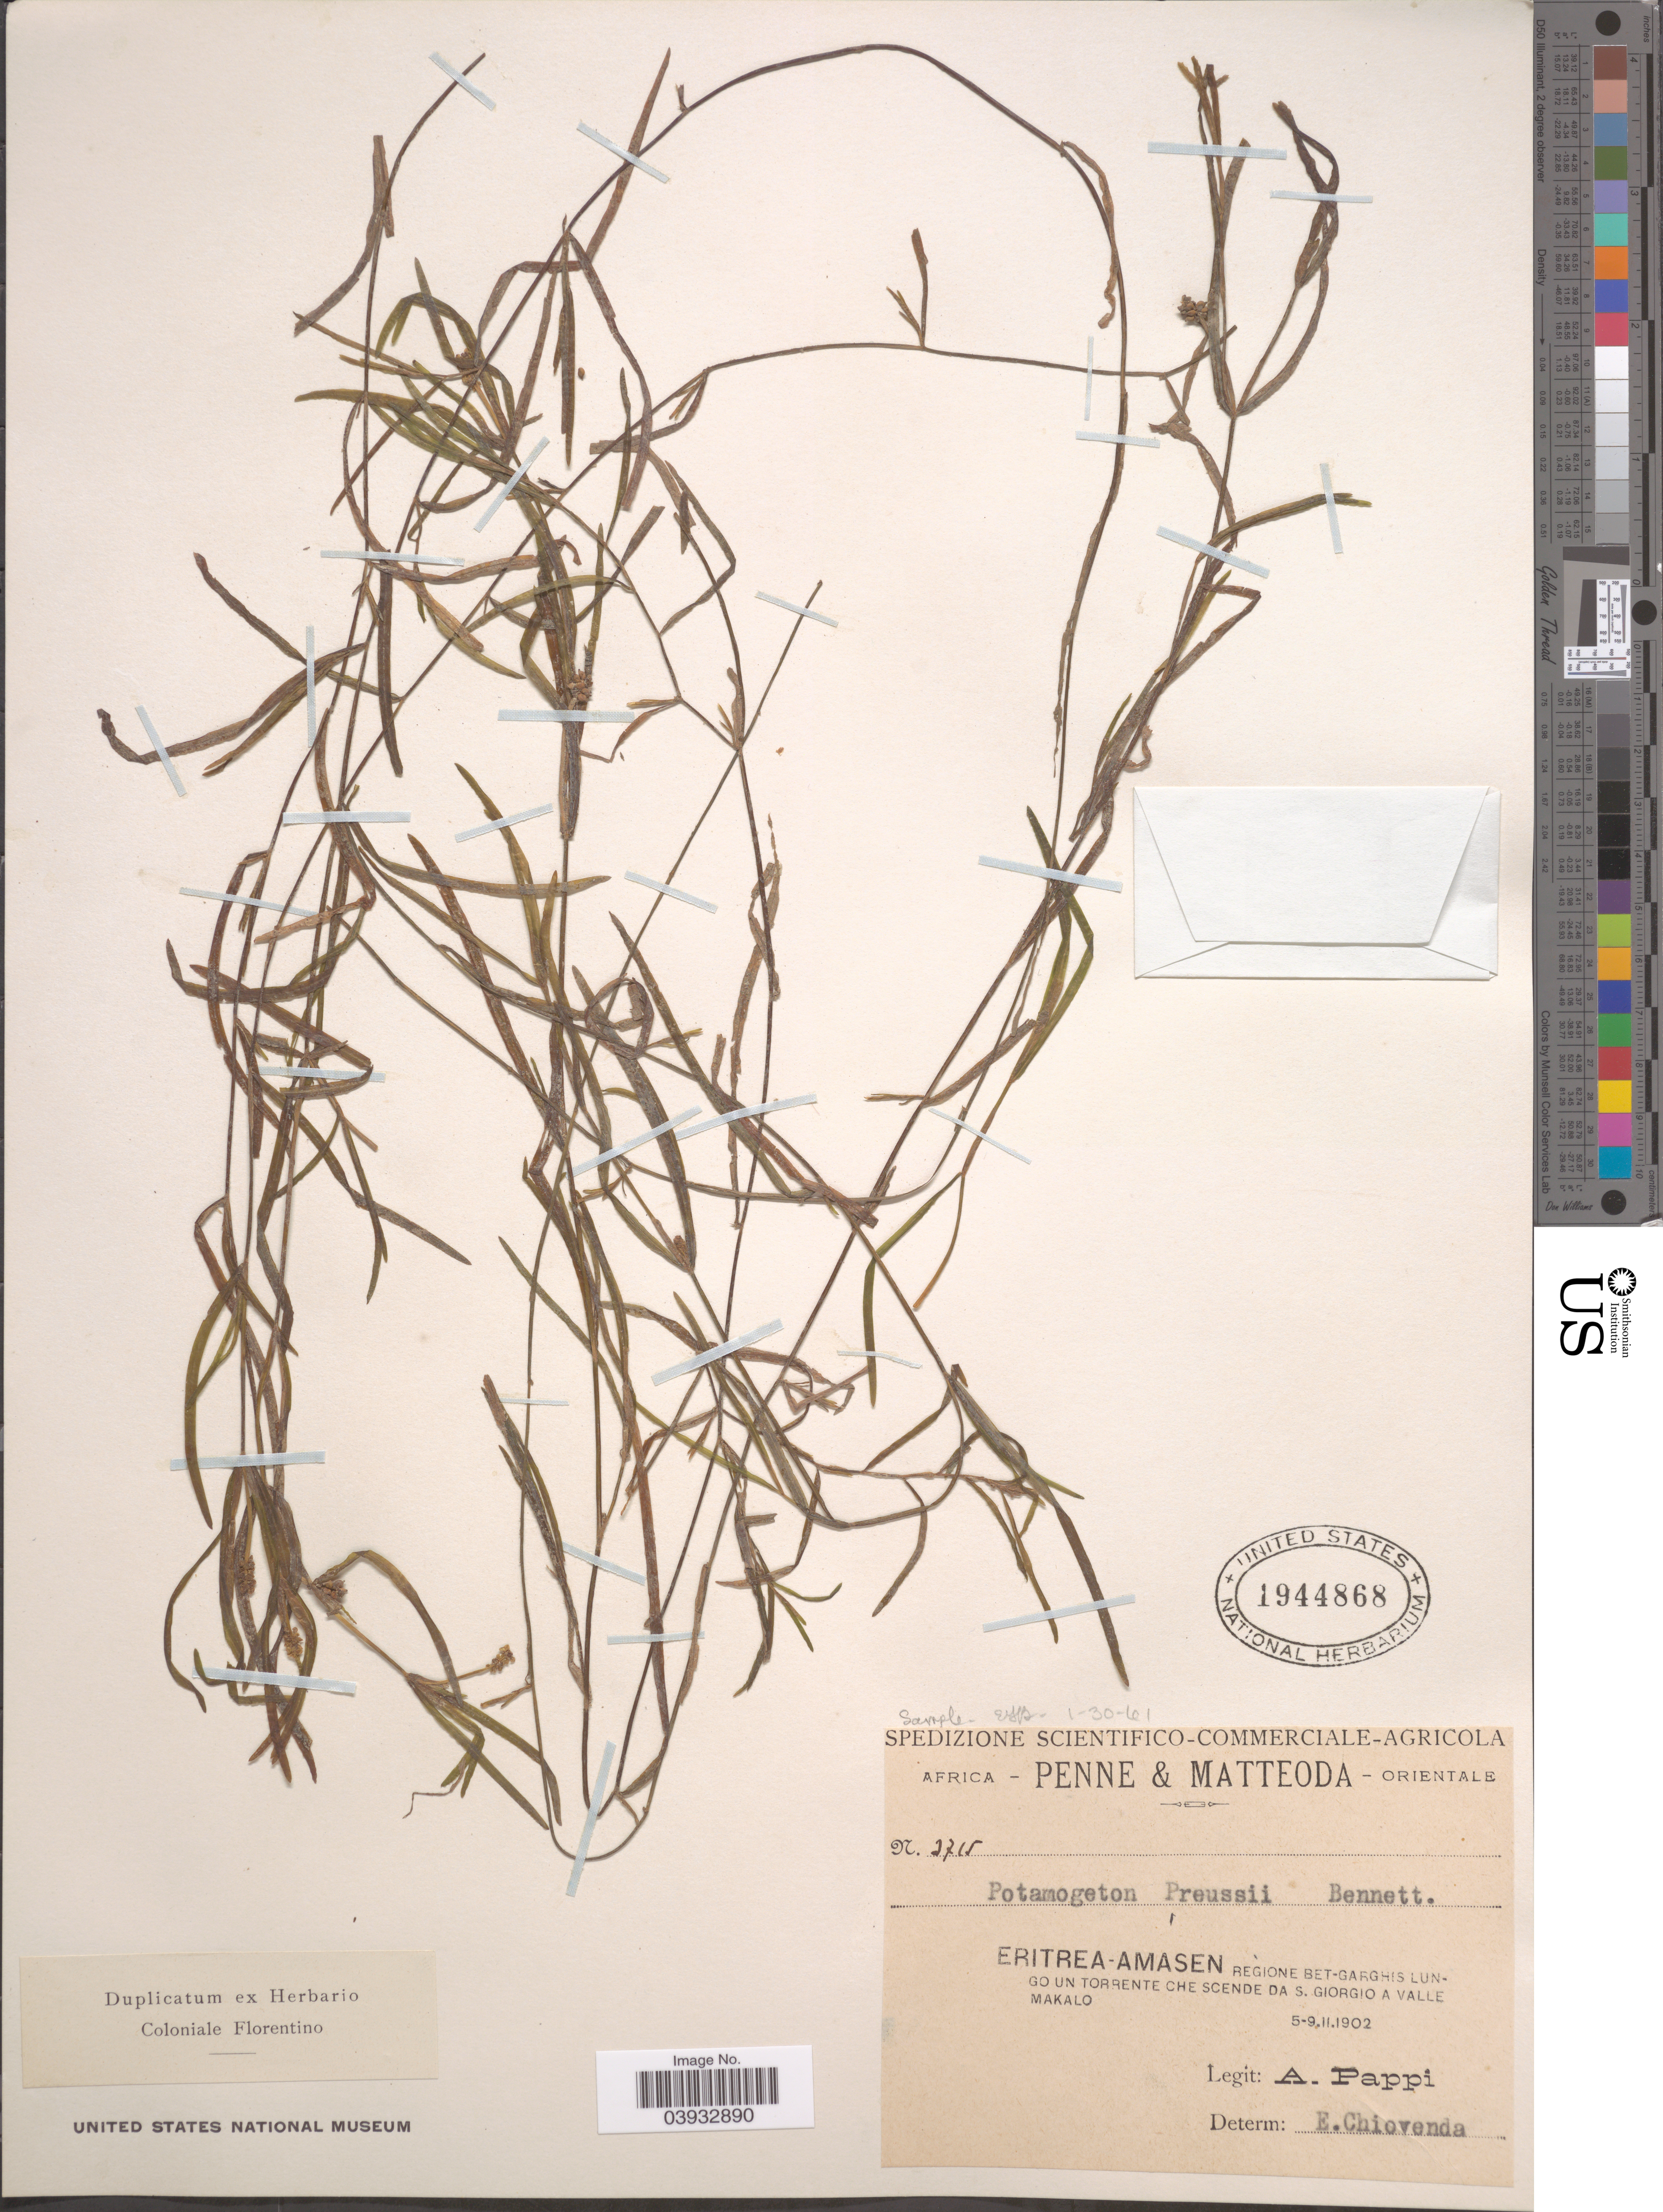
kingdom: Plantae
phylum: Tracheophyta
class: Liliopsida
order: Alismatales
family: Potamogetonaceae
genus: Potamogeton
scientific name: Potamogeton preussii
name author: A. Benn.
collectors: A. Pappi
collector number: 3715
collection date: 1902-11-05/1902-11-09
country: Eritrea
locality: Africa Orientale. Eritrea-Amasen. Regione Bet-Garghis Lungo un torrente che scende da s. Giorgio a valle Makalo.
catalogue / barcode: US 1944868